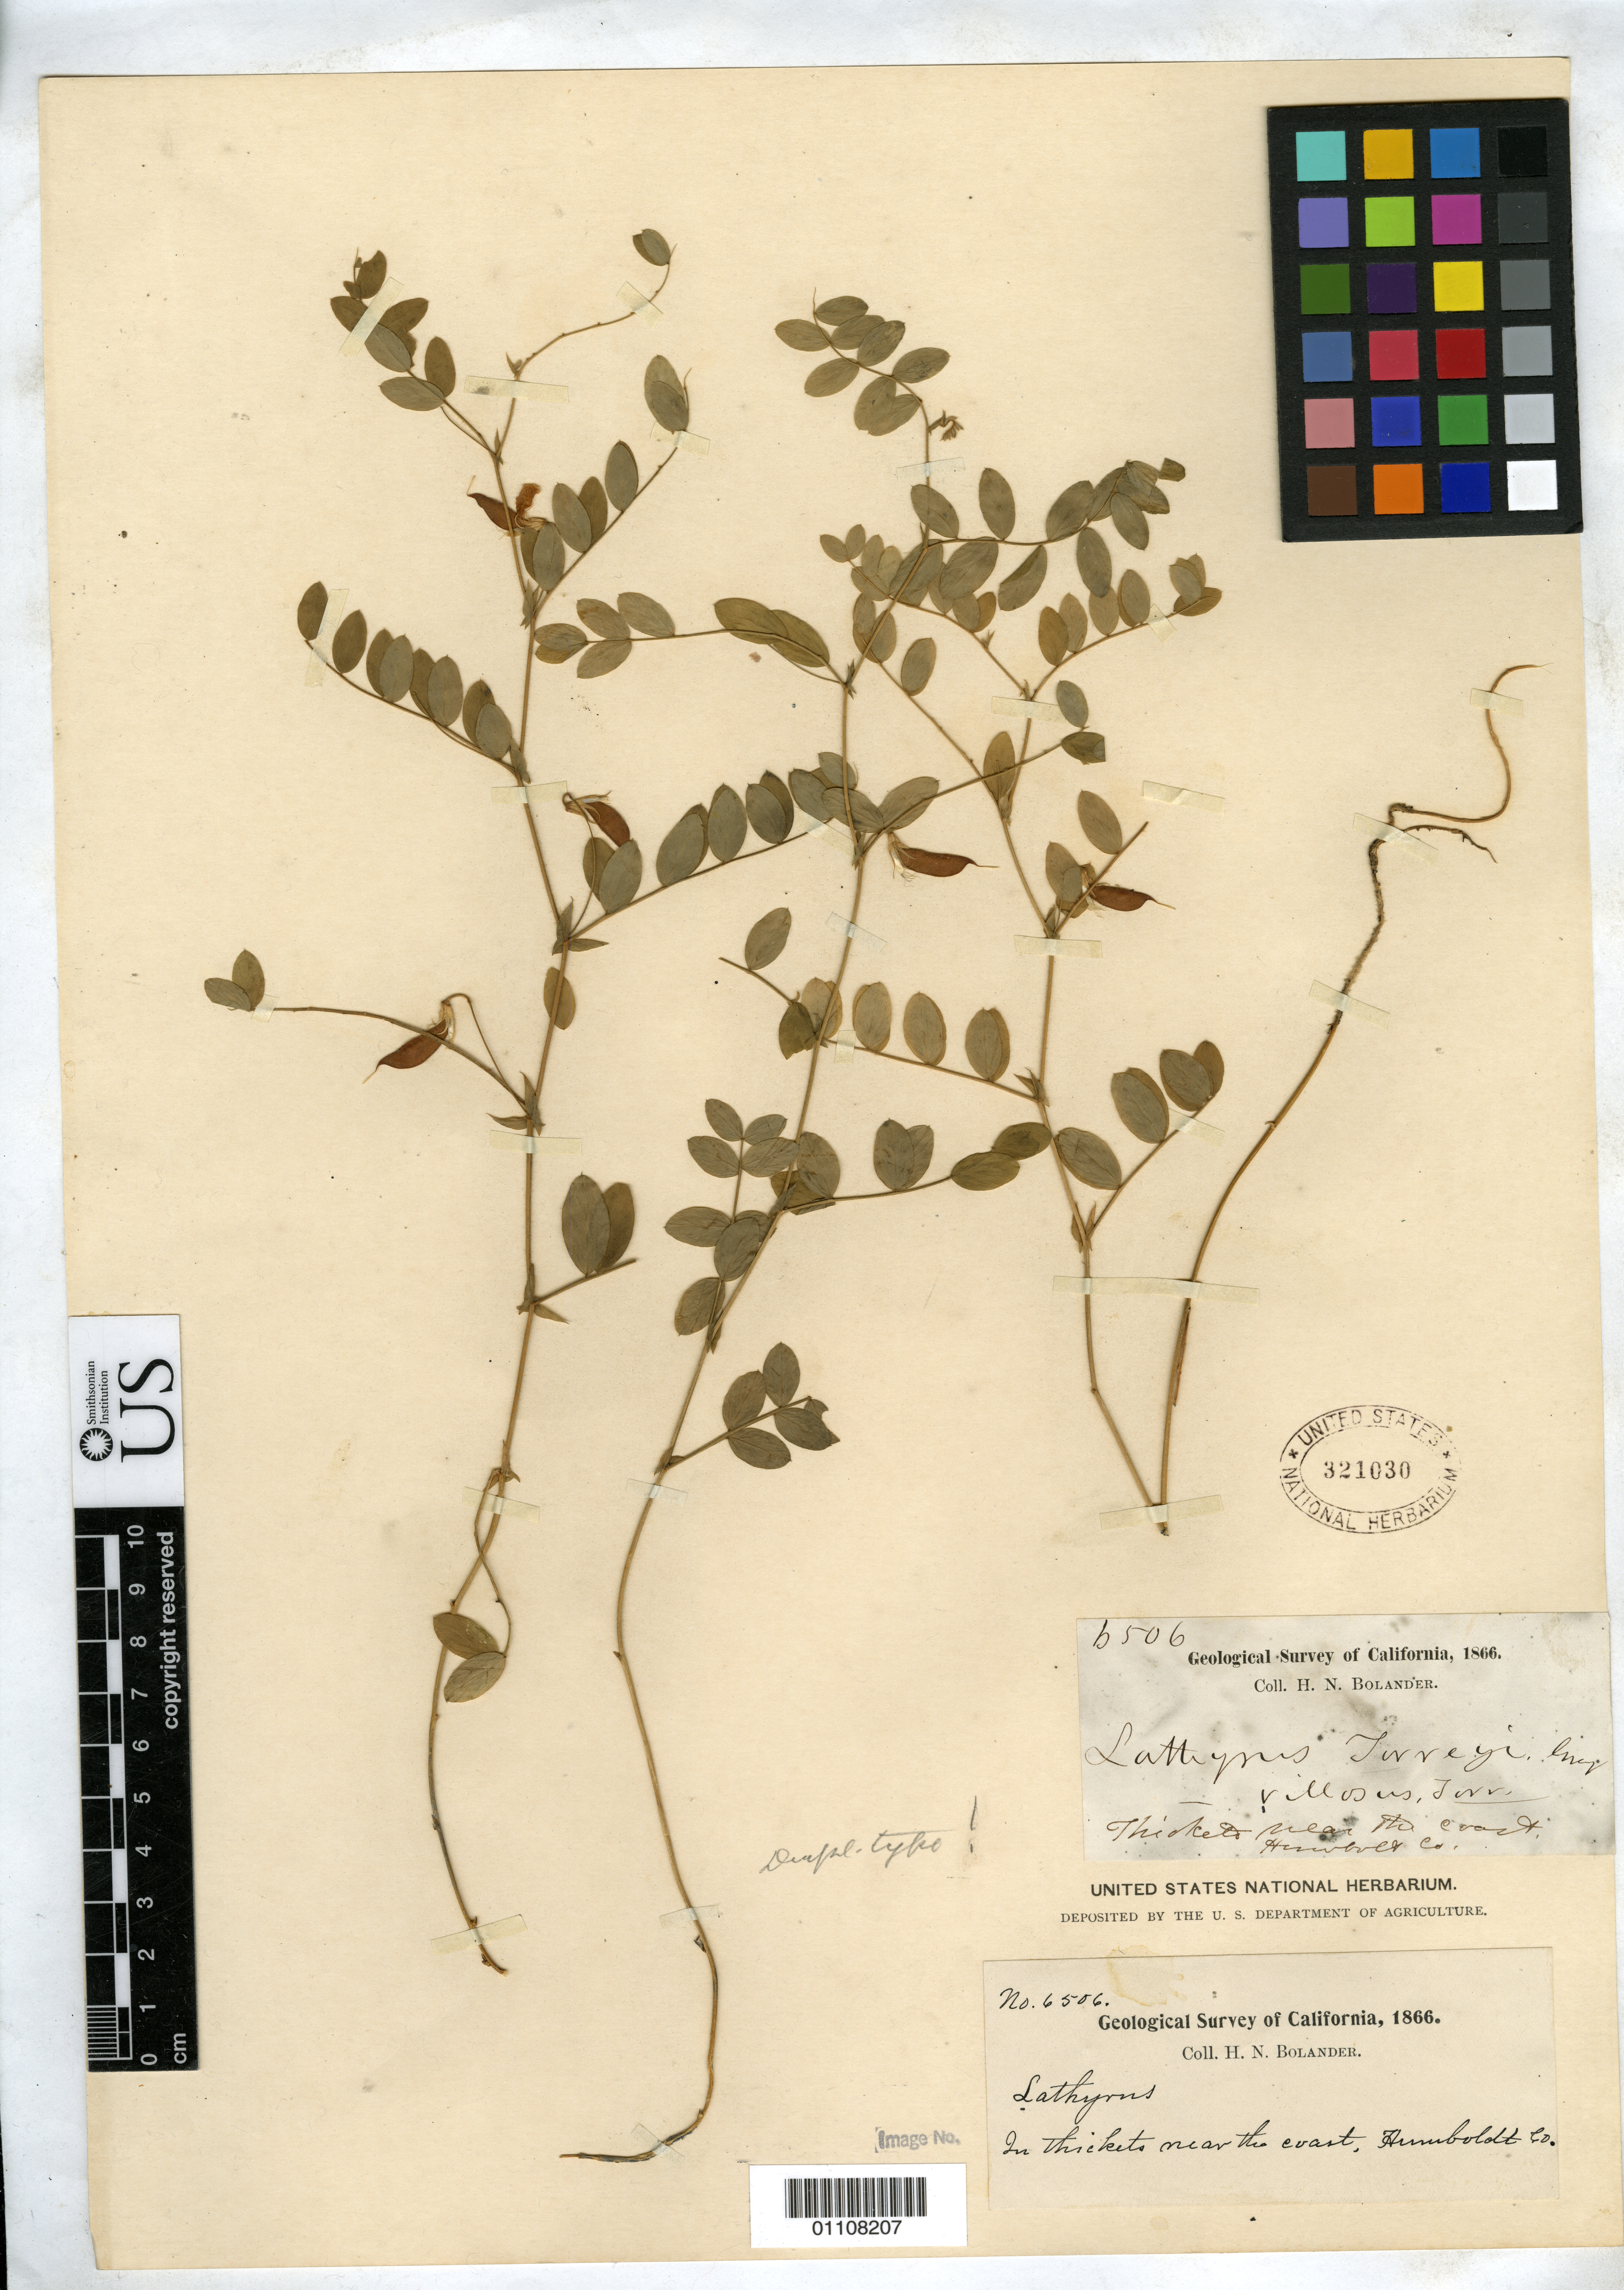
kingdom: Plantae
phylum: Tracheophyta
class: Magnoliopsida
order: Fabales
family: Fabaceae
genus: Lathyrus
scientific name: Lathyrus torreyi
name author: A. Gray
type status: Type Collection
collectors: H. Bolander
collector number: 6506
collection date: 1866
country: United States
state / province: California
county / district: Humboldt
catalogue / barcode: US 321030